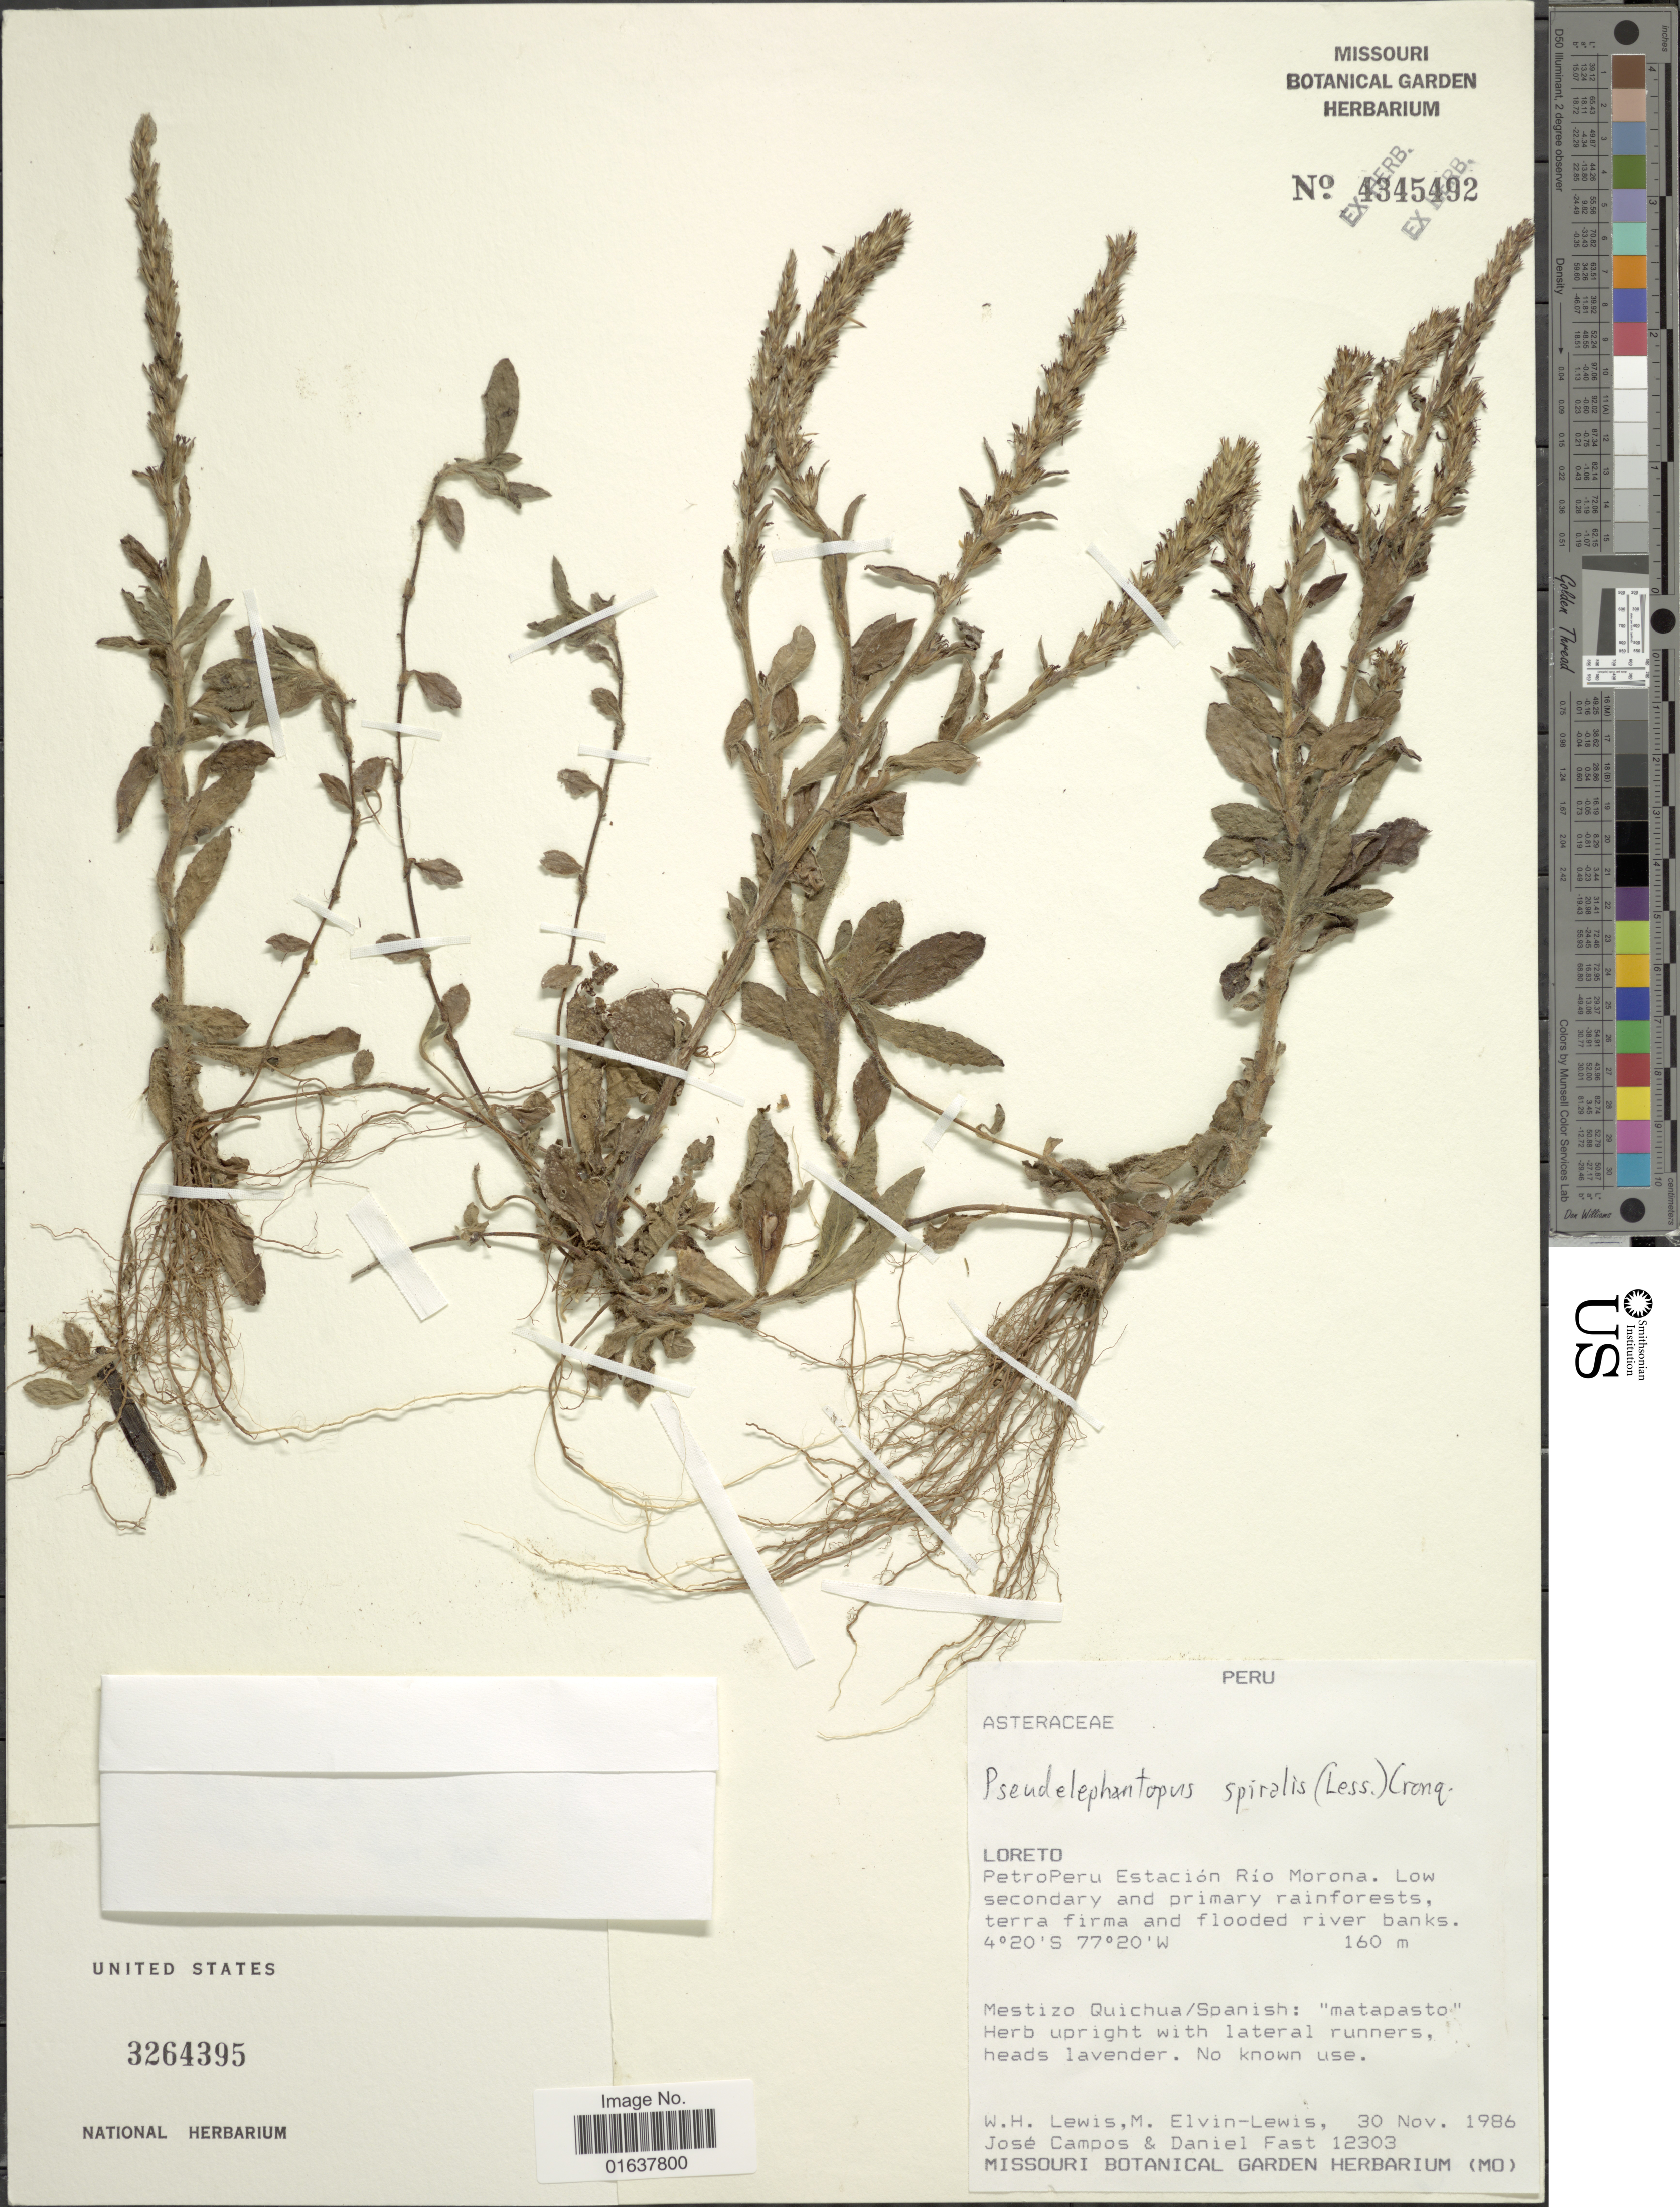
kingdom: Plantae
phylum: Tracheophyta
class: Magnoliopsida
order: Asterales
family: Asteraceae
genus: Pseudelephantopus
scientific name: Pseudelephantopus spiralis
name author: (Less.) Cronquist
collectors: W. H. Lewis, M. Elvin-Lewis, J. Campos & D. Fast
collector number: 12303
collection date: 1986-01-30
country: Peru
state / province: Loreto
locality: PetroPeru Estacion Rio Morona. Low secondary and primary rainforests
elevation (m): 160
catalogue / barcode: US 3264395